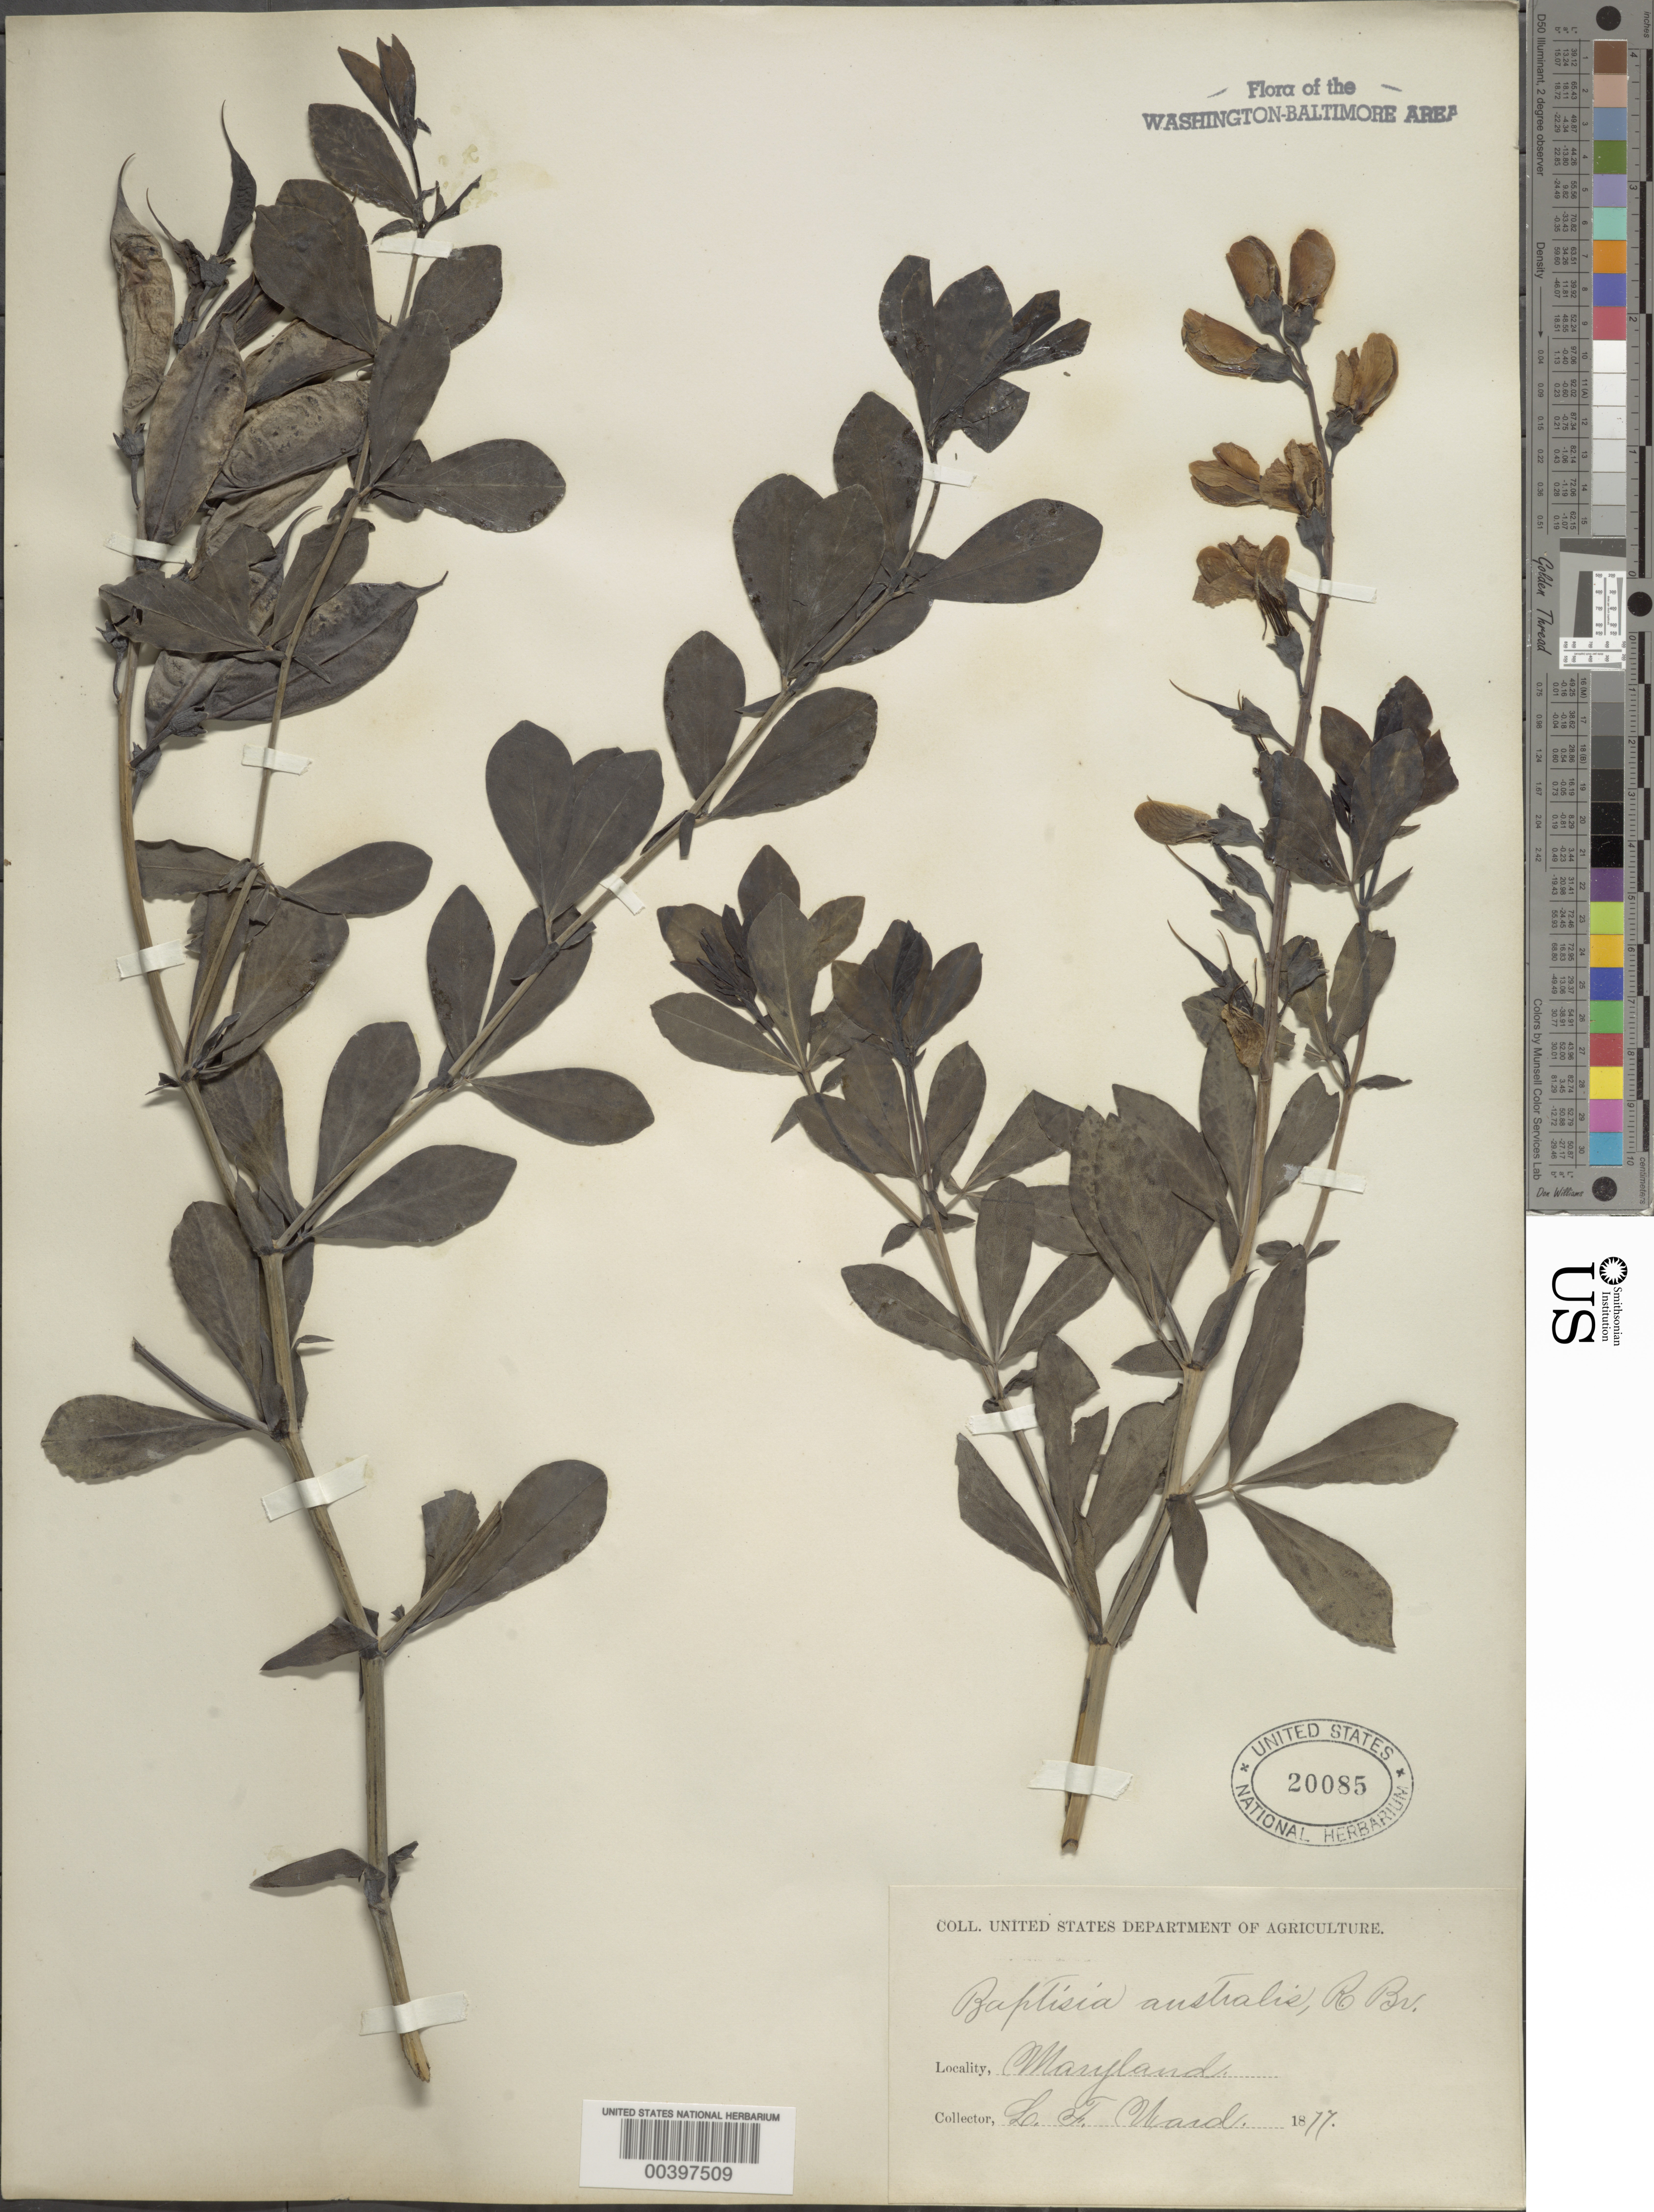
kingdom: Plantae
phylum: Tracheophyta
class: Magnoliopsida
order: Fabales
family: Fabaceae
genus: Baptisia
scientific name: Baptisia australis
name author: (L.) R. Br.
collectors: L. F. Ward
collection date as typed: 1877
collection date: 1877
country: United States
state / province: Maryland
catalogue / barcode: US 20085